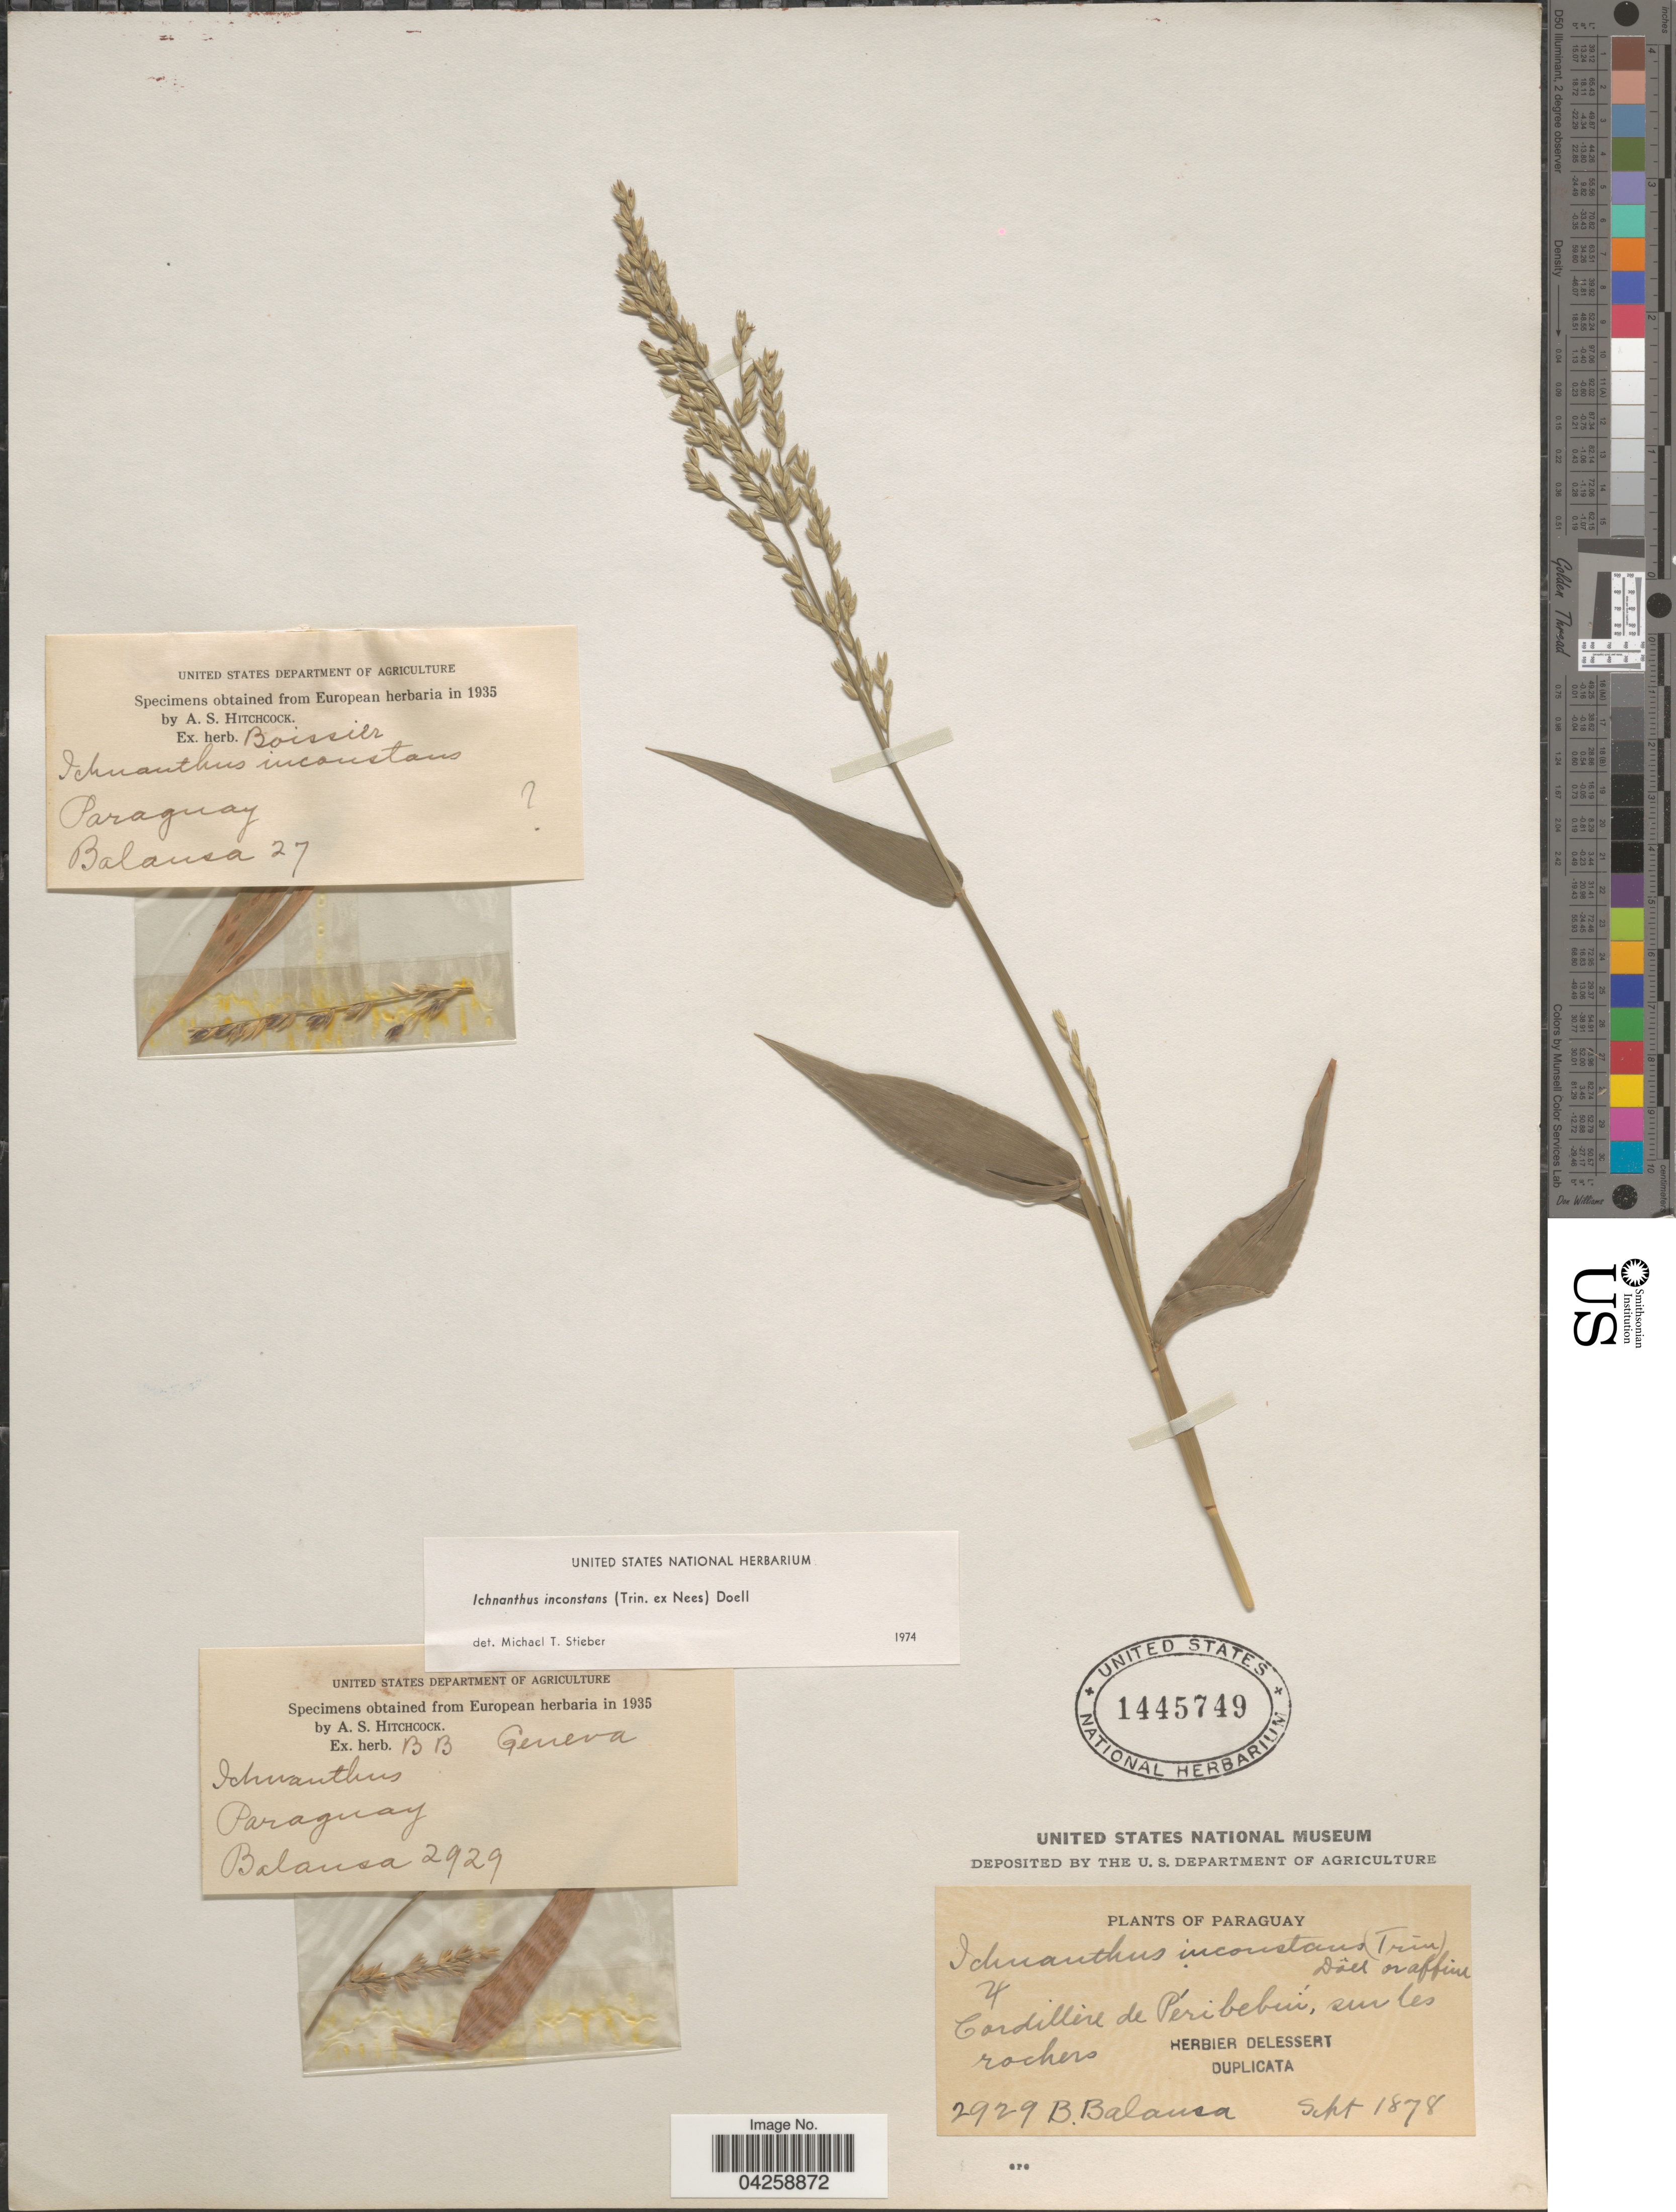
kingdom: Plantae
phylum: Tracheophyta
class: Liliopsida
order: Poales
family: Poaceae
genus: Ichnanthus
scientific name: Ichnanthus inconstans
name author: (Trin. ex Nees) Döll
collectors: B. Balansa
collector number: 2929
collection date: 1878-09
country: Paraguay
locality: Cordillère de Péribebui, sur les rochers.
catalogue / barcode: US 1445749